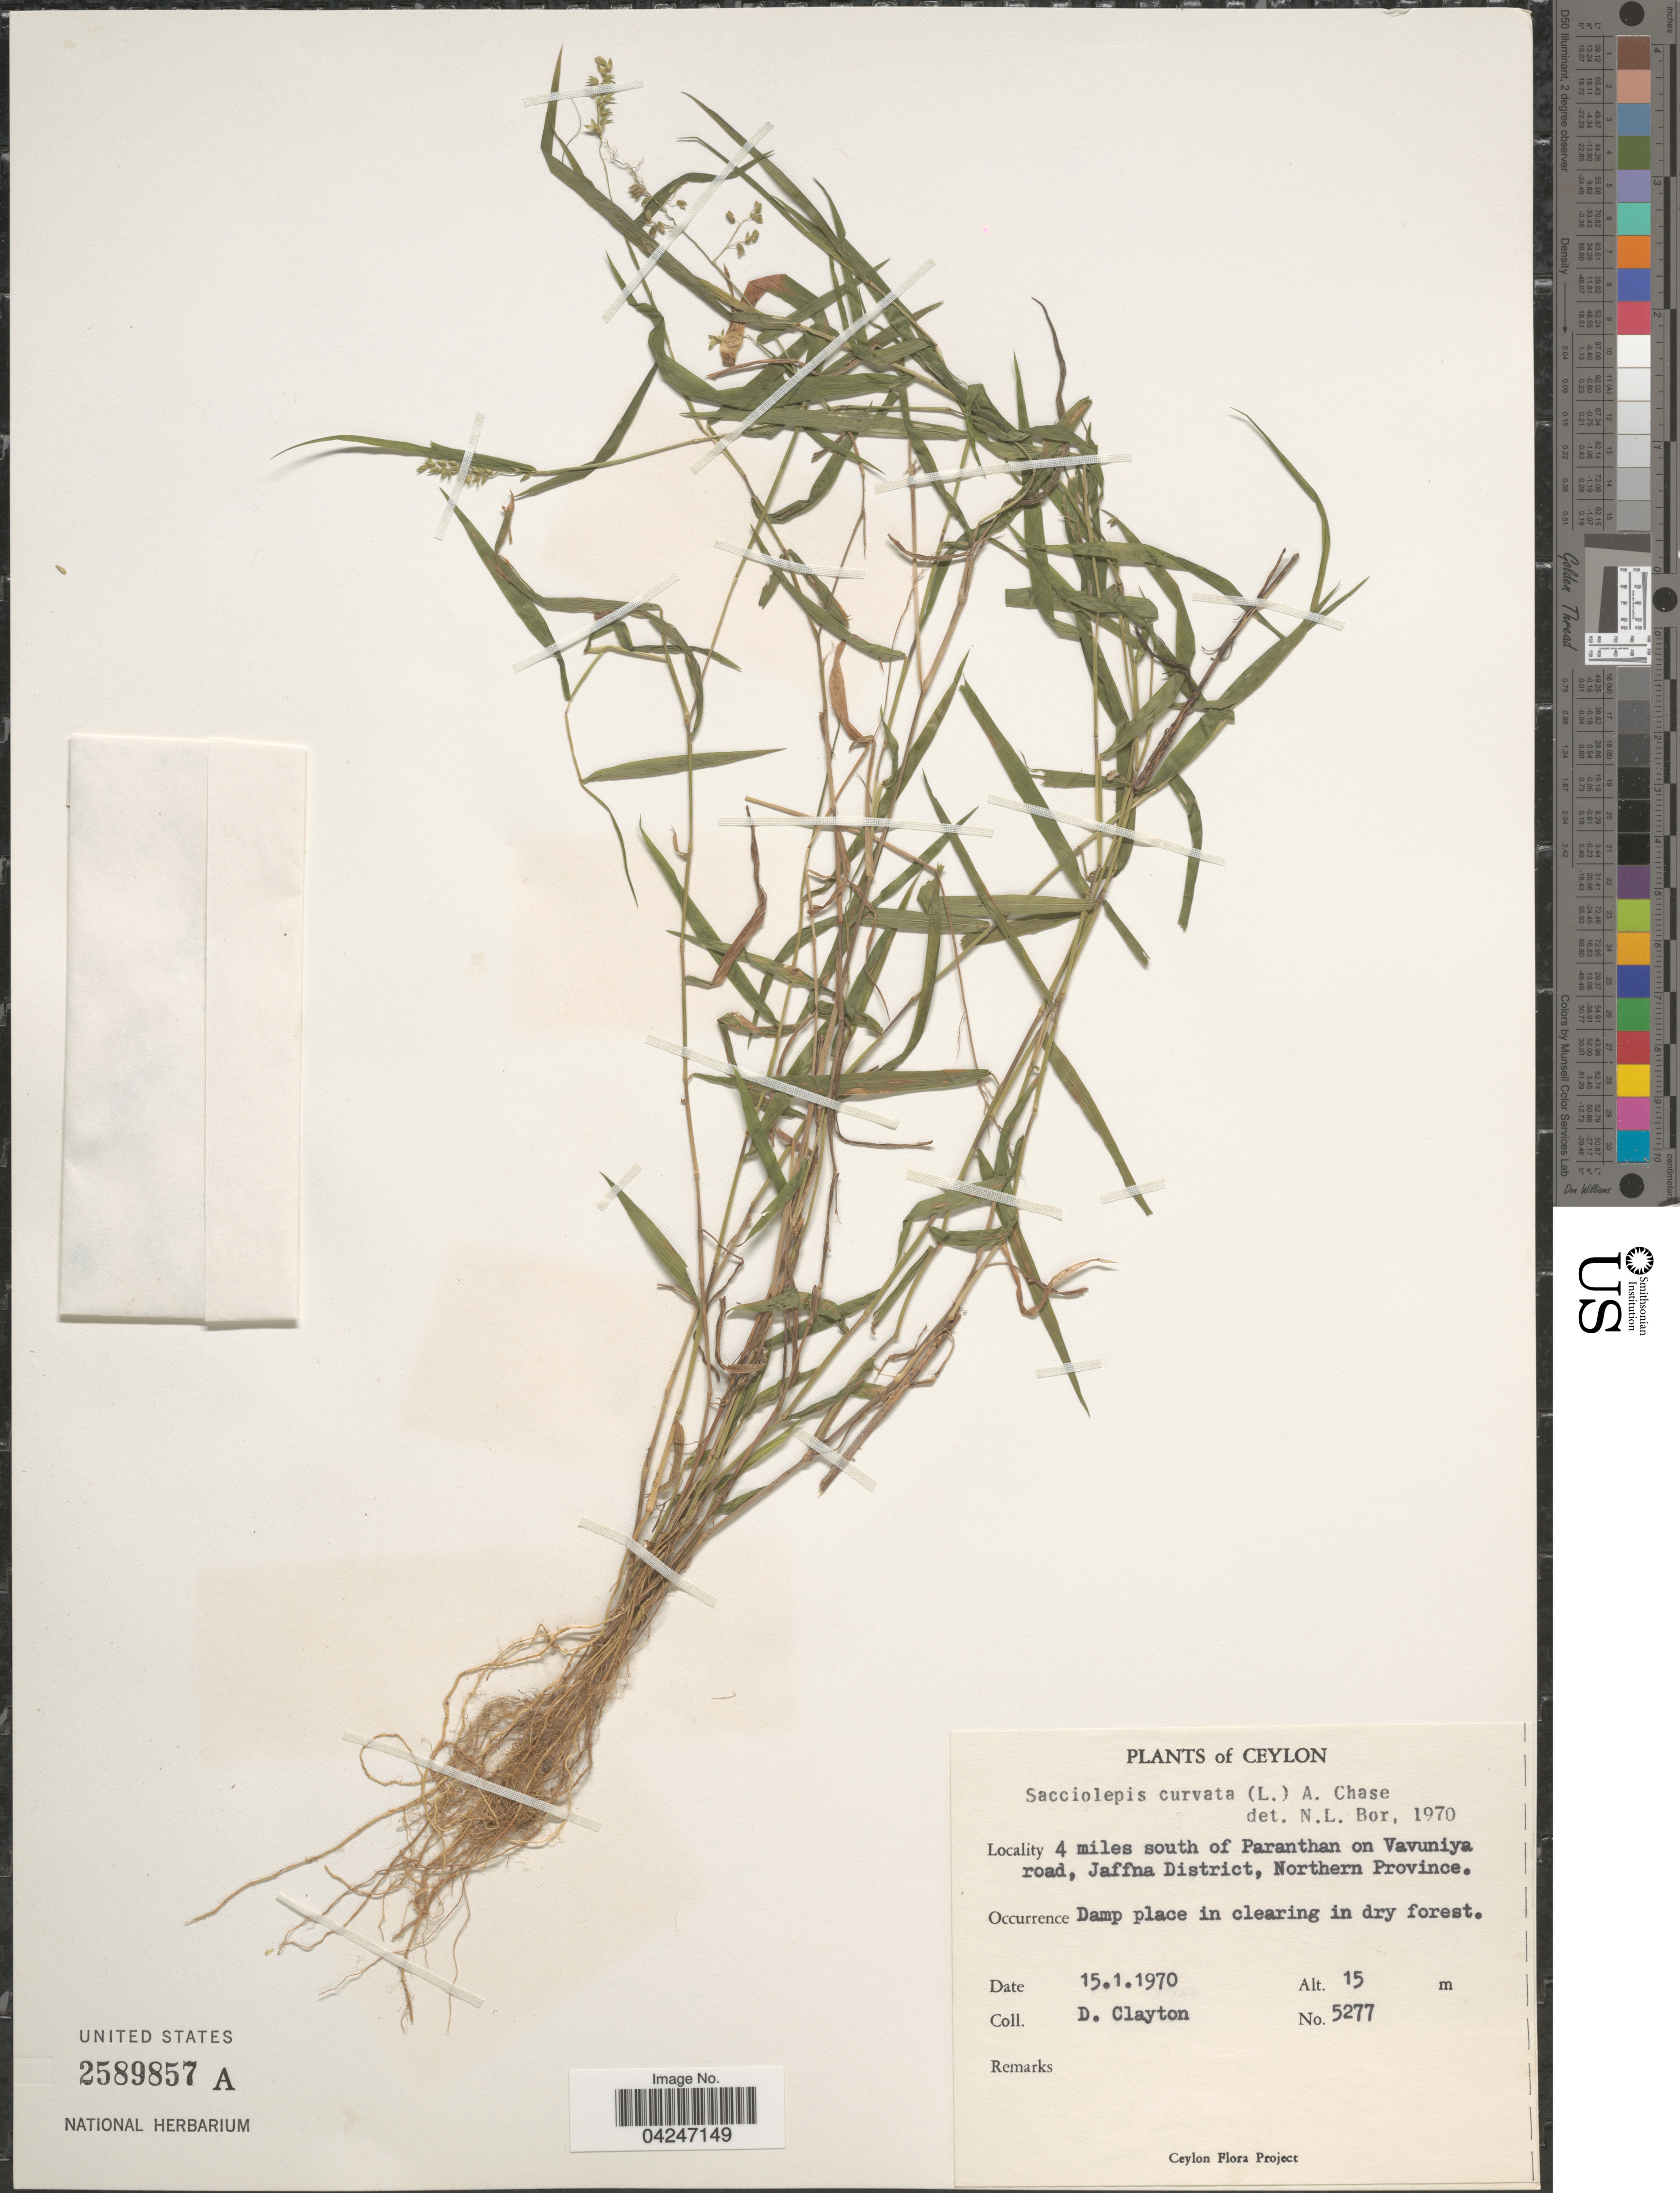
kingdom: Plantae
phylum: Tracheophyta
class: Liliopsida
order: Poales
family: Poaceae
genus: Sacciolepis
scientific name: Sacciolepis curvata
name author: (L.) Chase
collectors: D. Clayton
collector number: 5277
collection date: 1970-01-15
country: Sri Lanka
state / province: Northern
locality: Ceylon. 4 miles south of Paranthan on Vavuniya road, Jaffna District. Damp place in clearing in dry forest.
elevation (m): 15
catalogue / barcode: US 2589857A